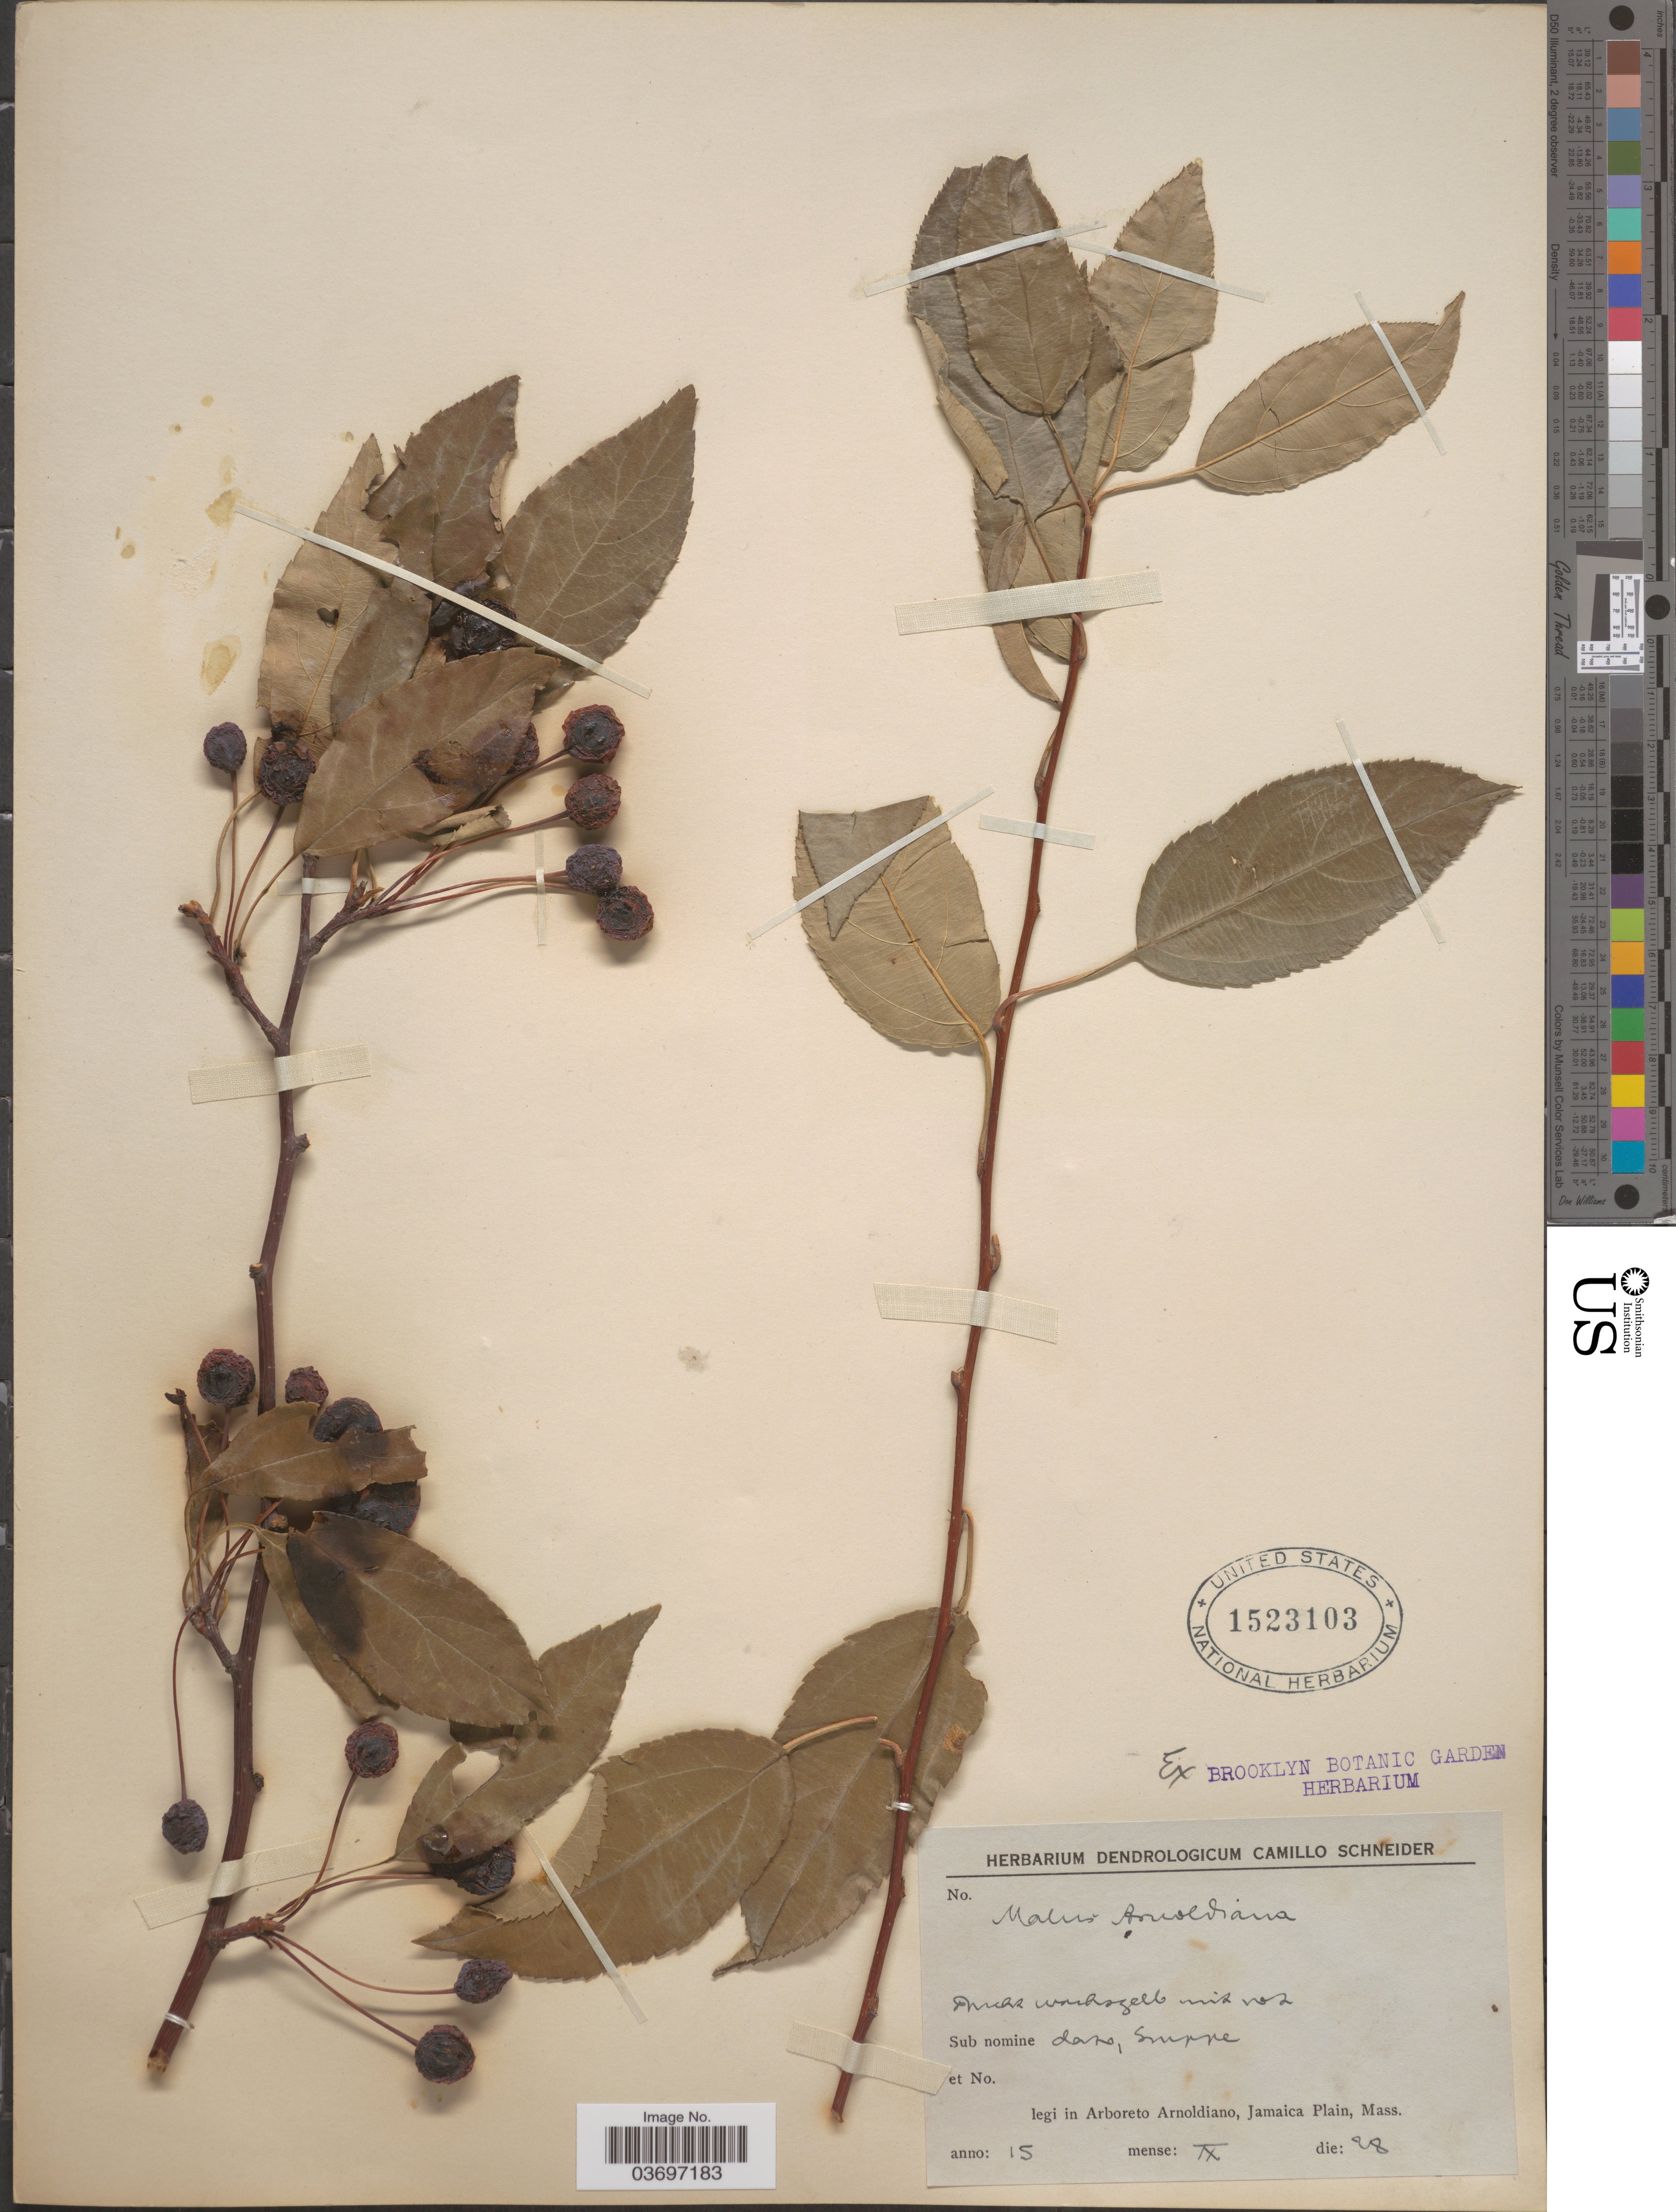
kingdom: Plantae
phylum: Tracheophyta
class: Magnoliopsida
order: Rosales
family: Rosaceae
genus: Malus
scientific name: Malus arnoldiana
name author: (Rehder) Rehder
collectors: ex herb. Dendrologicum C. Schneider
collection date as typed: Transcribed d/m/y: 28/9/15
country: United States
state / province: Massachusetts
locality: In Arboreto Arnoldiano, Jamaica Plain.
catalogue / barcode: US 1523103